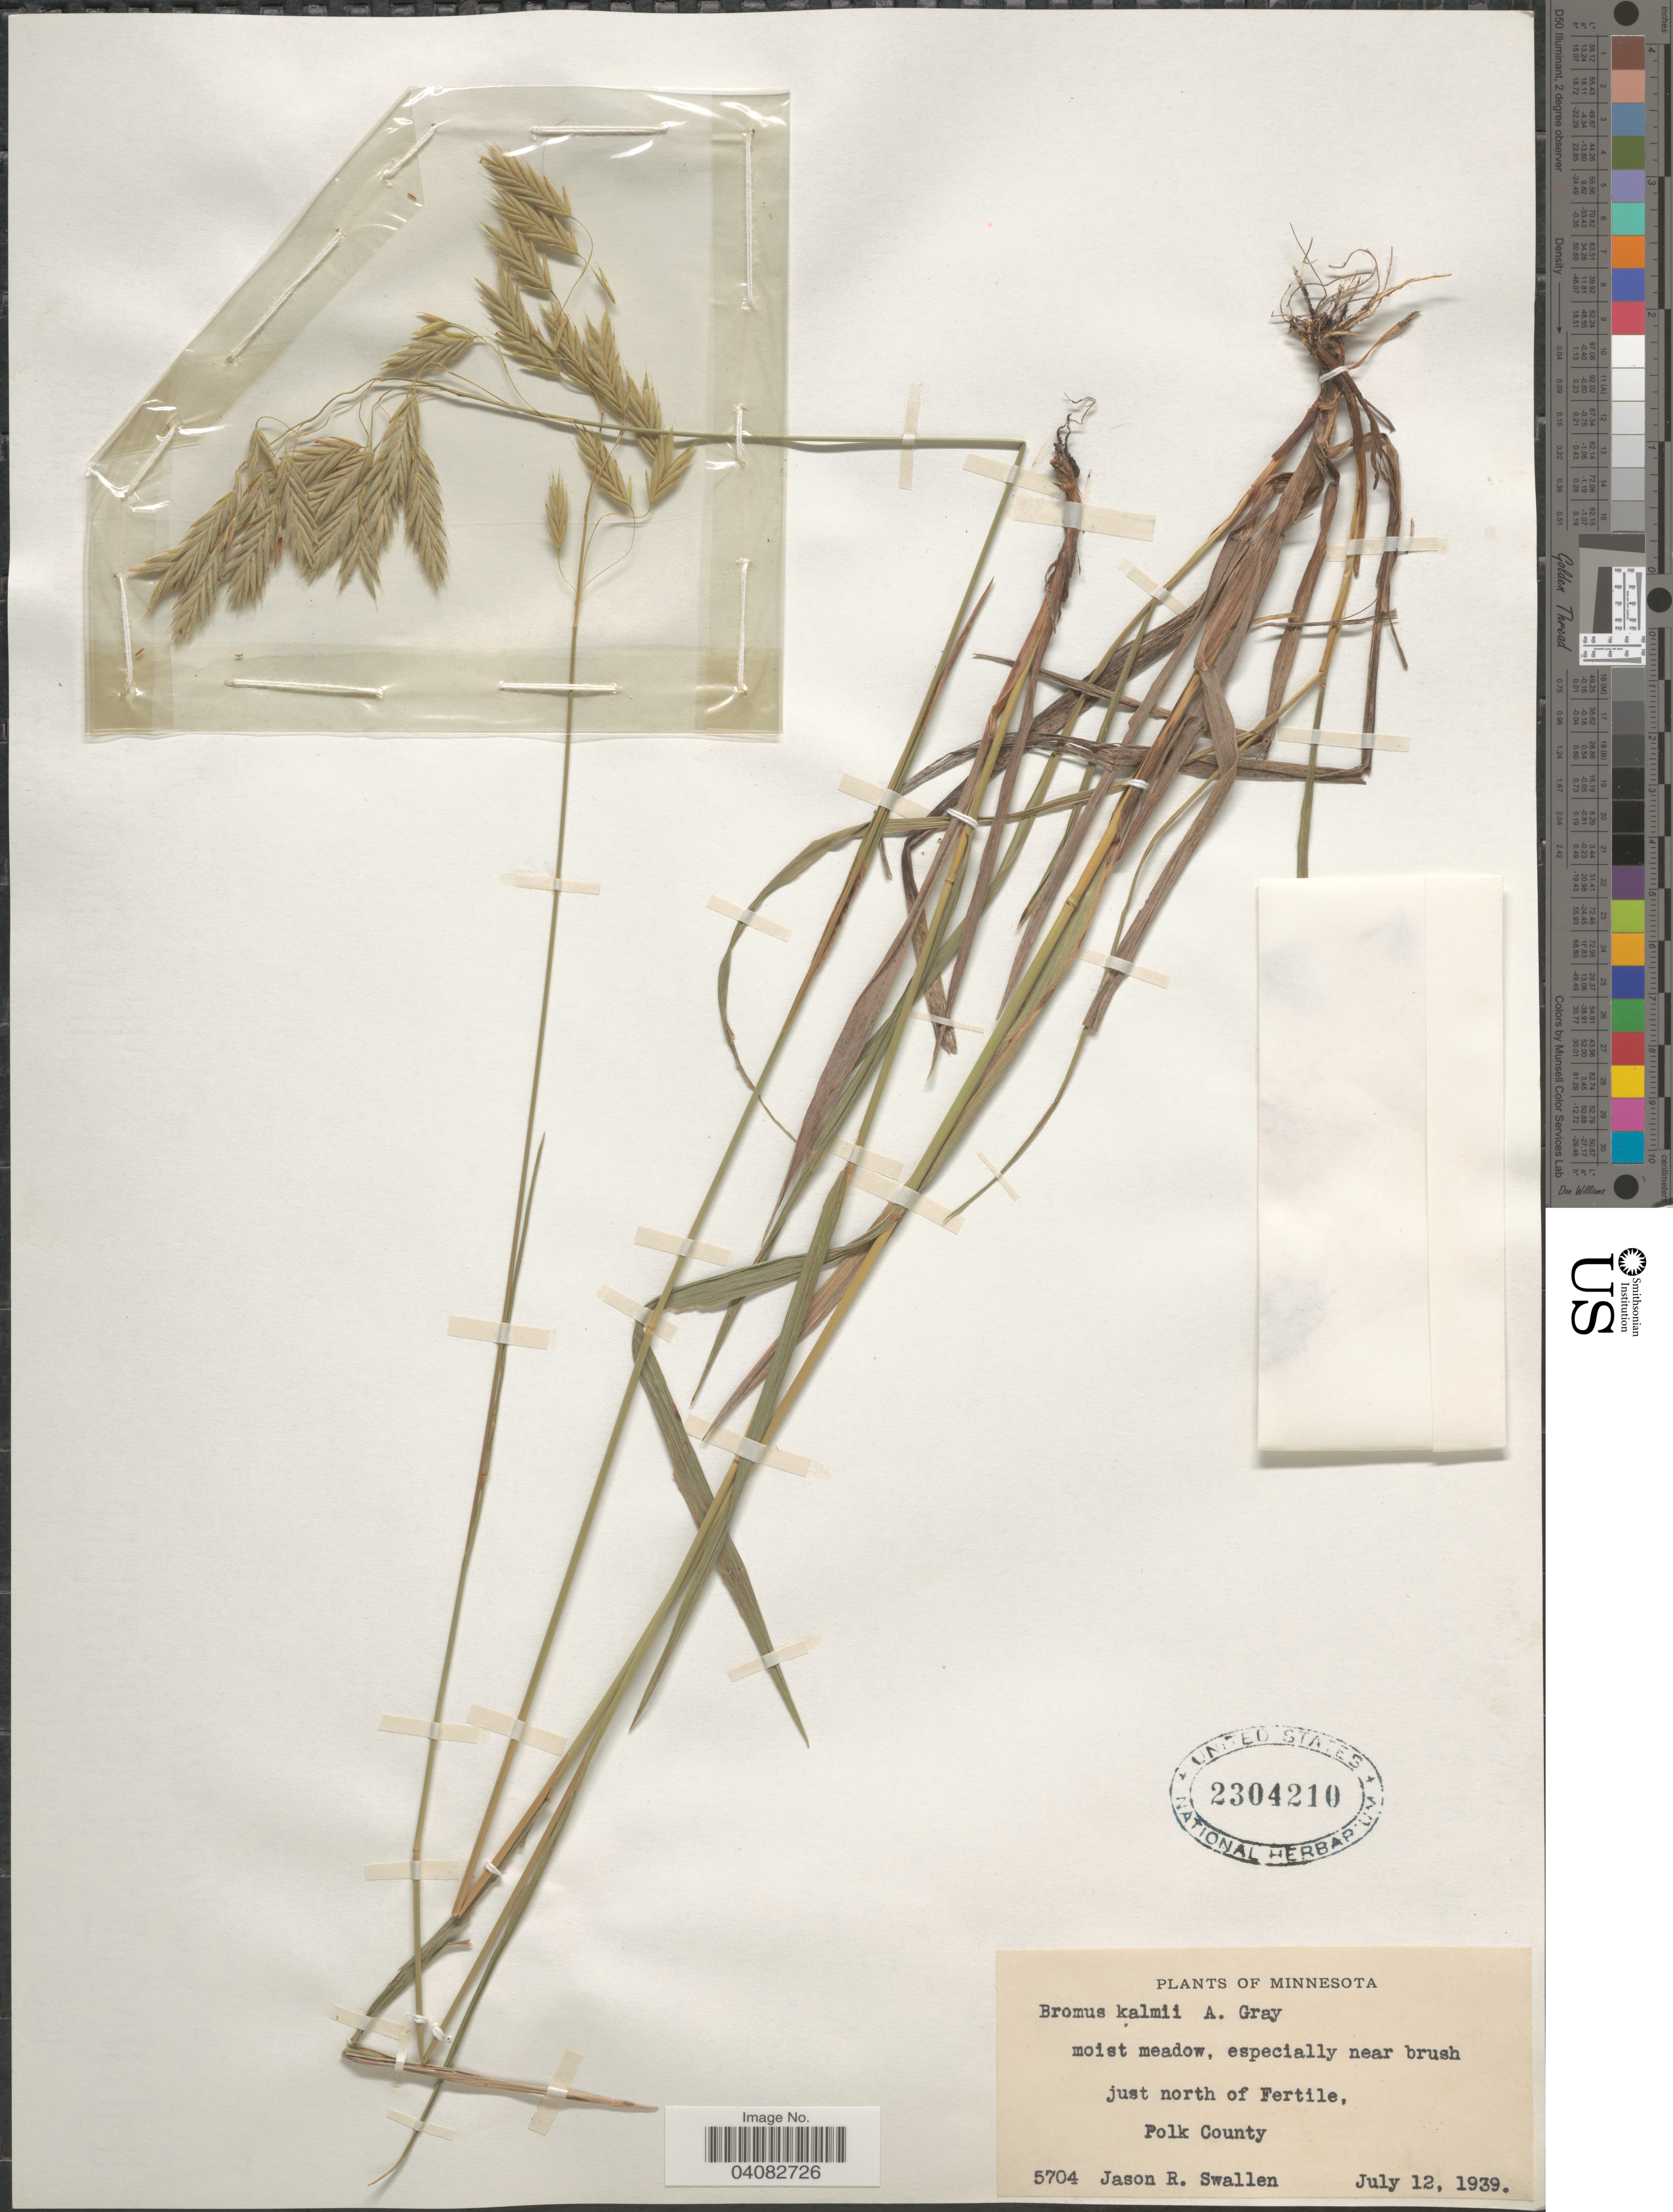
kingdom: Plantae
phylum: Tracheophyta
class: Liliopsida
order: Poales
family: Poaceae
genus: Bromus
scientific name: Bromus kalmii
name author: A. Gray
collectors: J. R. Swallen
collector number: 5704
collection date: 1939-07-12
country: United States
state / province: Minnesota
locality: Moist meadow, especially near brush just north of Fertile, Polk County.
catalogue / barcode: US 2304210